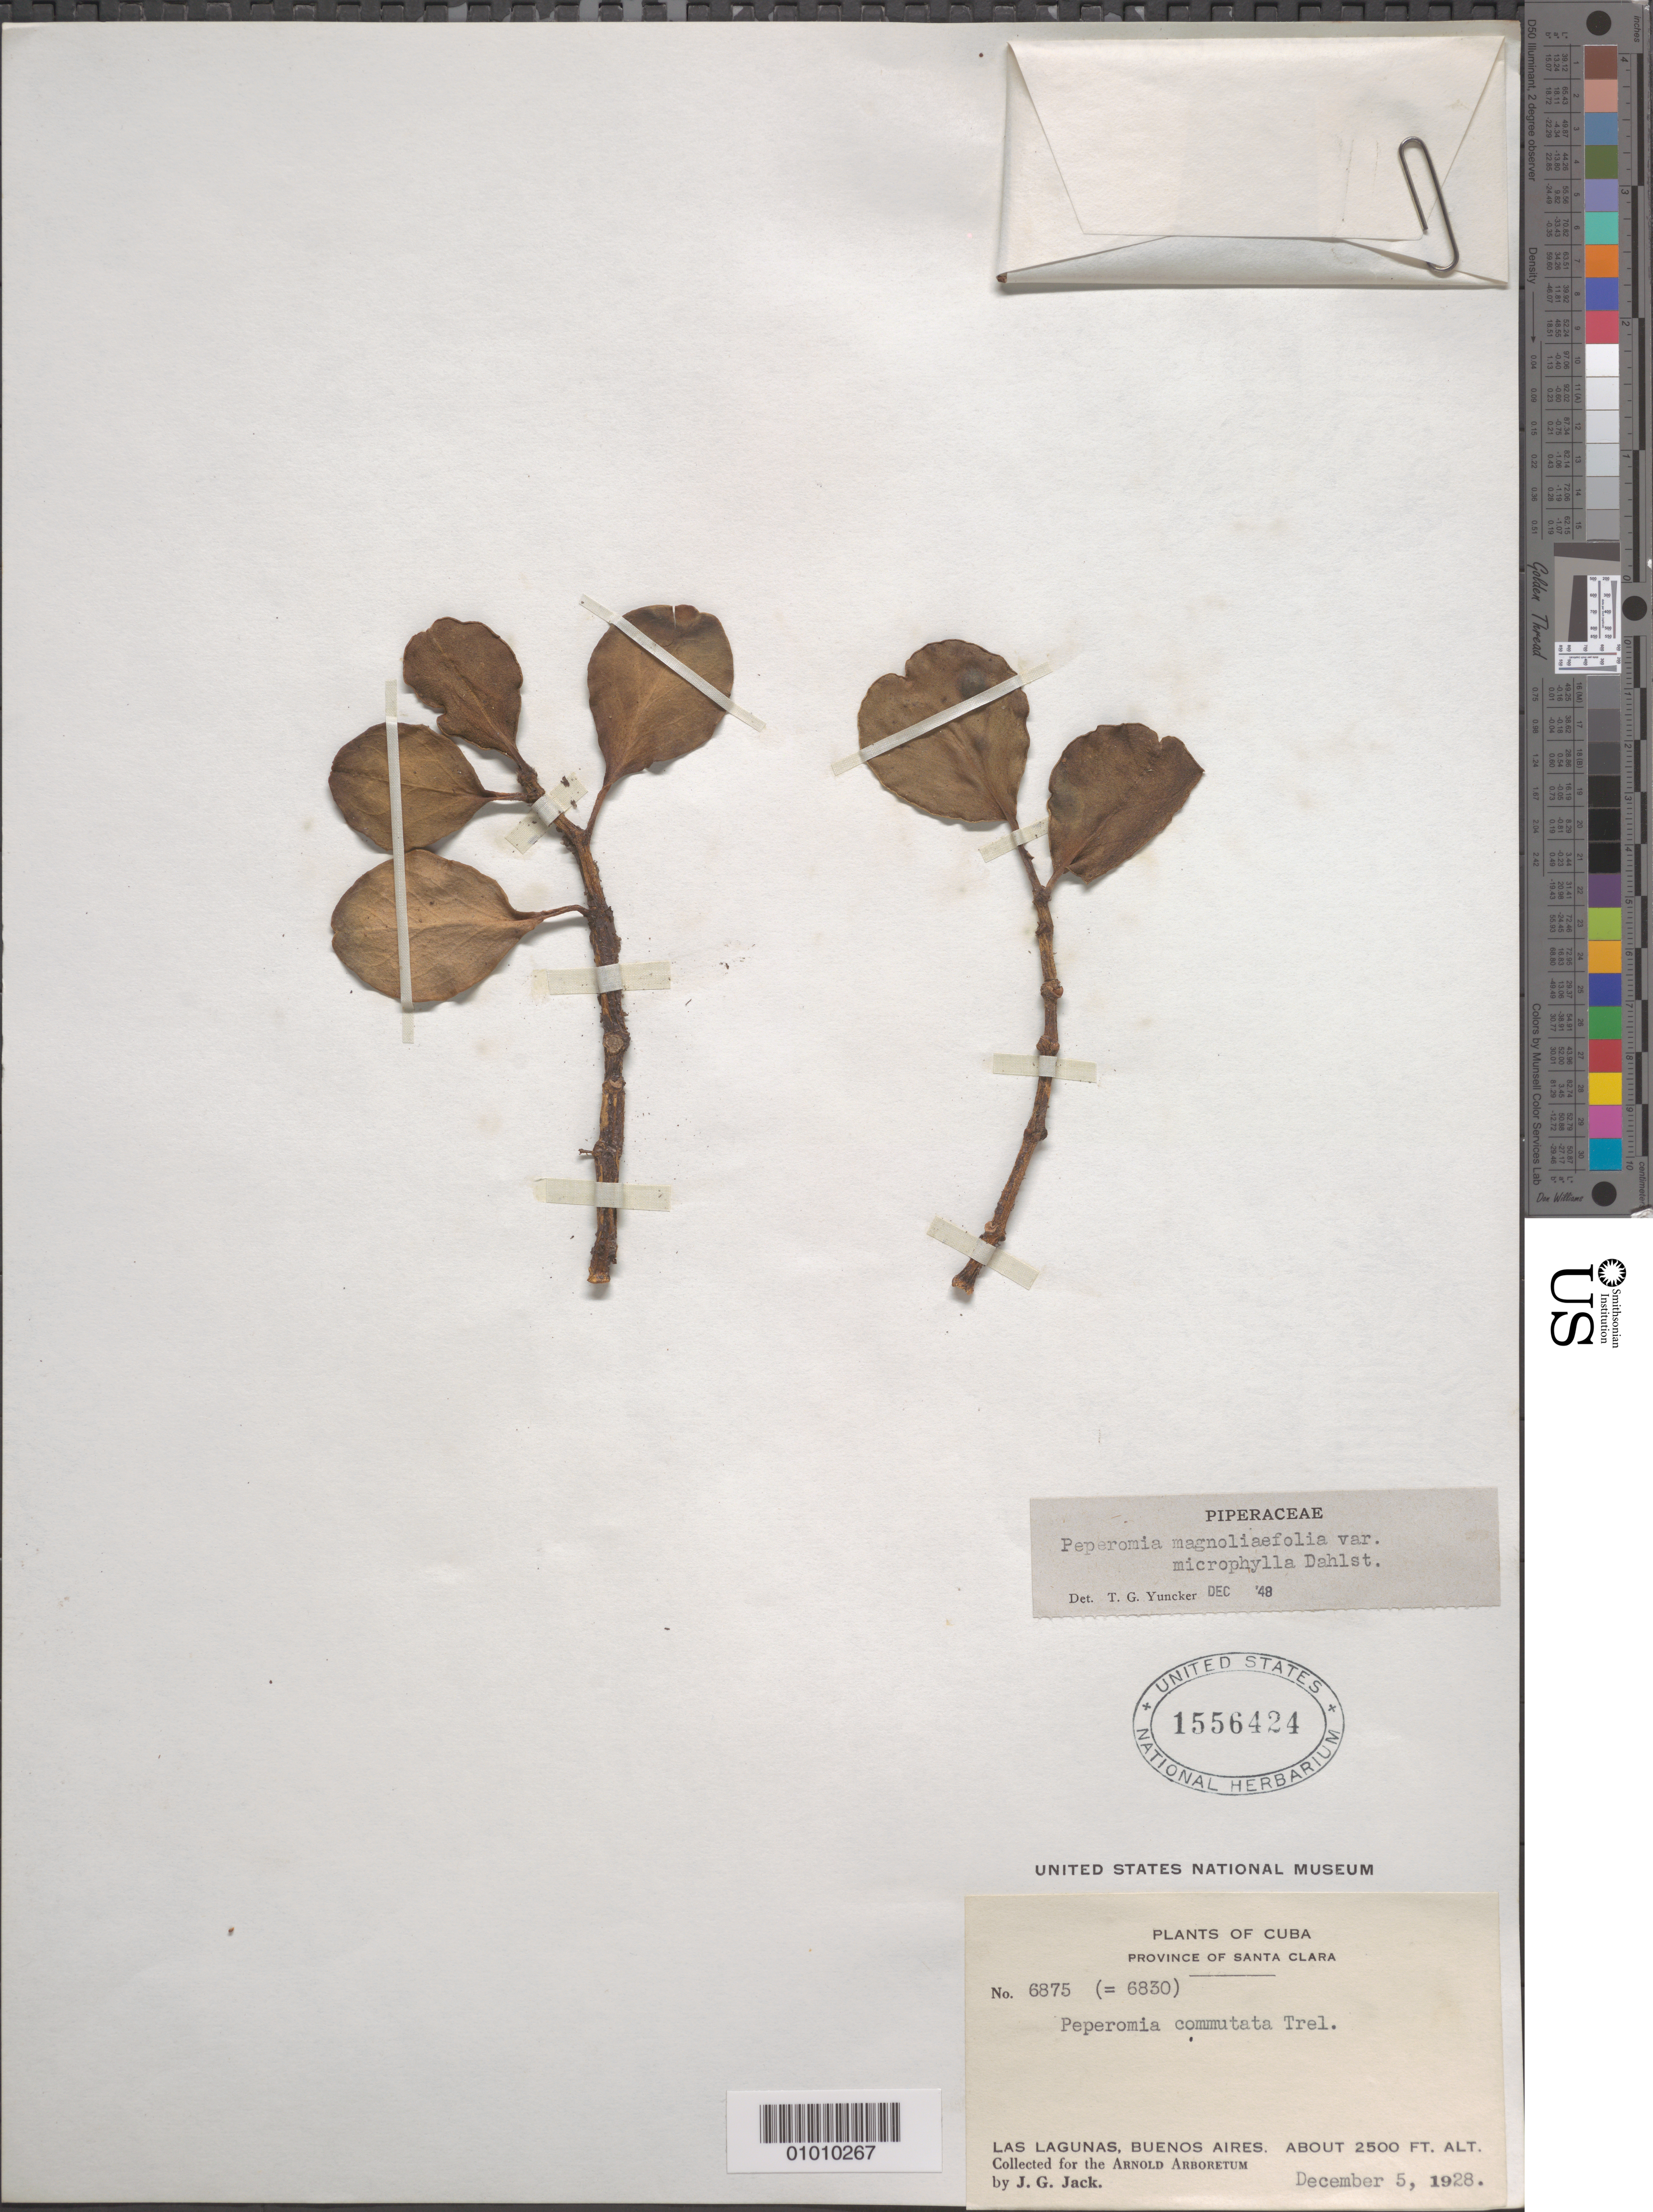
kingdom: Plantae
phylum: Tracheophyta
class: Magnoliopsida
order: Piperales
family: Piperaceae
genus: Peperomia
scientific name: Peperomia magnoliifolia var. magnoliifolia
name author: (Jacq.) A. Dietr.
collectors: J. G. Jack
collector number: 6875 (=6830)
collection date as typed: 05 Dec 1928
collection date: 1928-12-05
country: Cuba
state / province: Villa Clara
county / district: Santa Clara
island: Cuba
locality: Las Lagunas, Buenos Aires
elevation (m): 762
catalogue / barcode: US 1556424